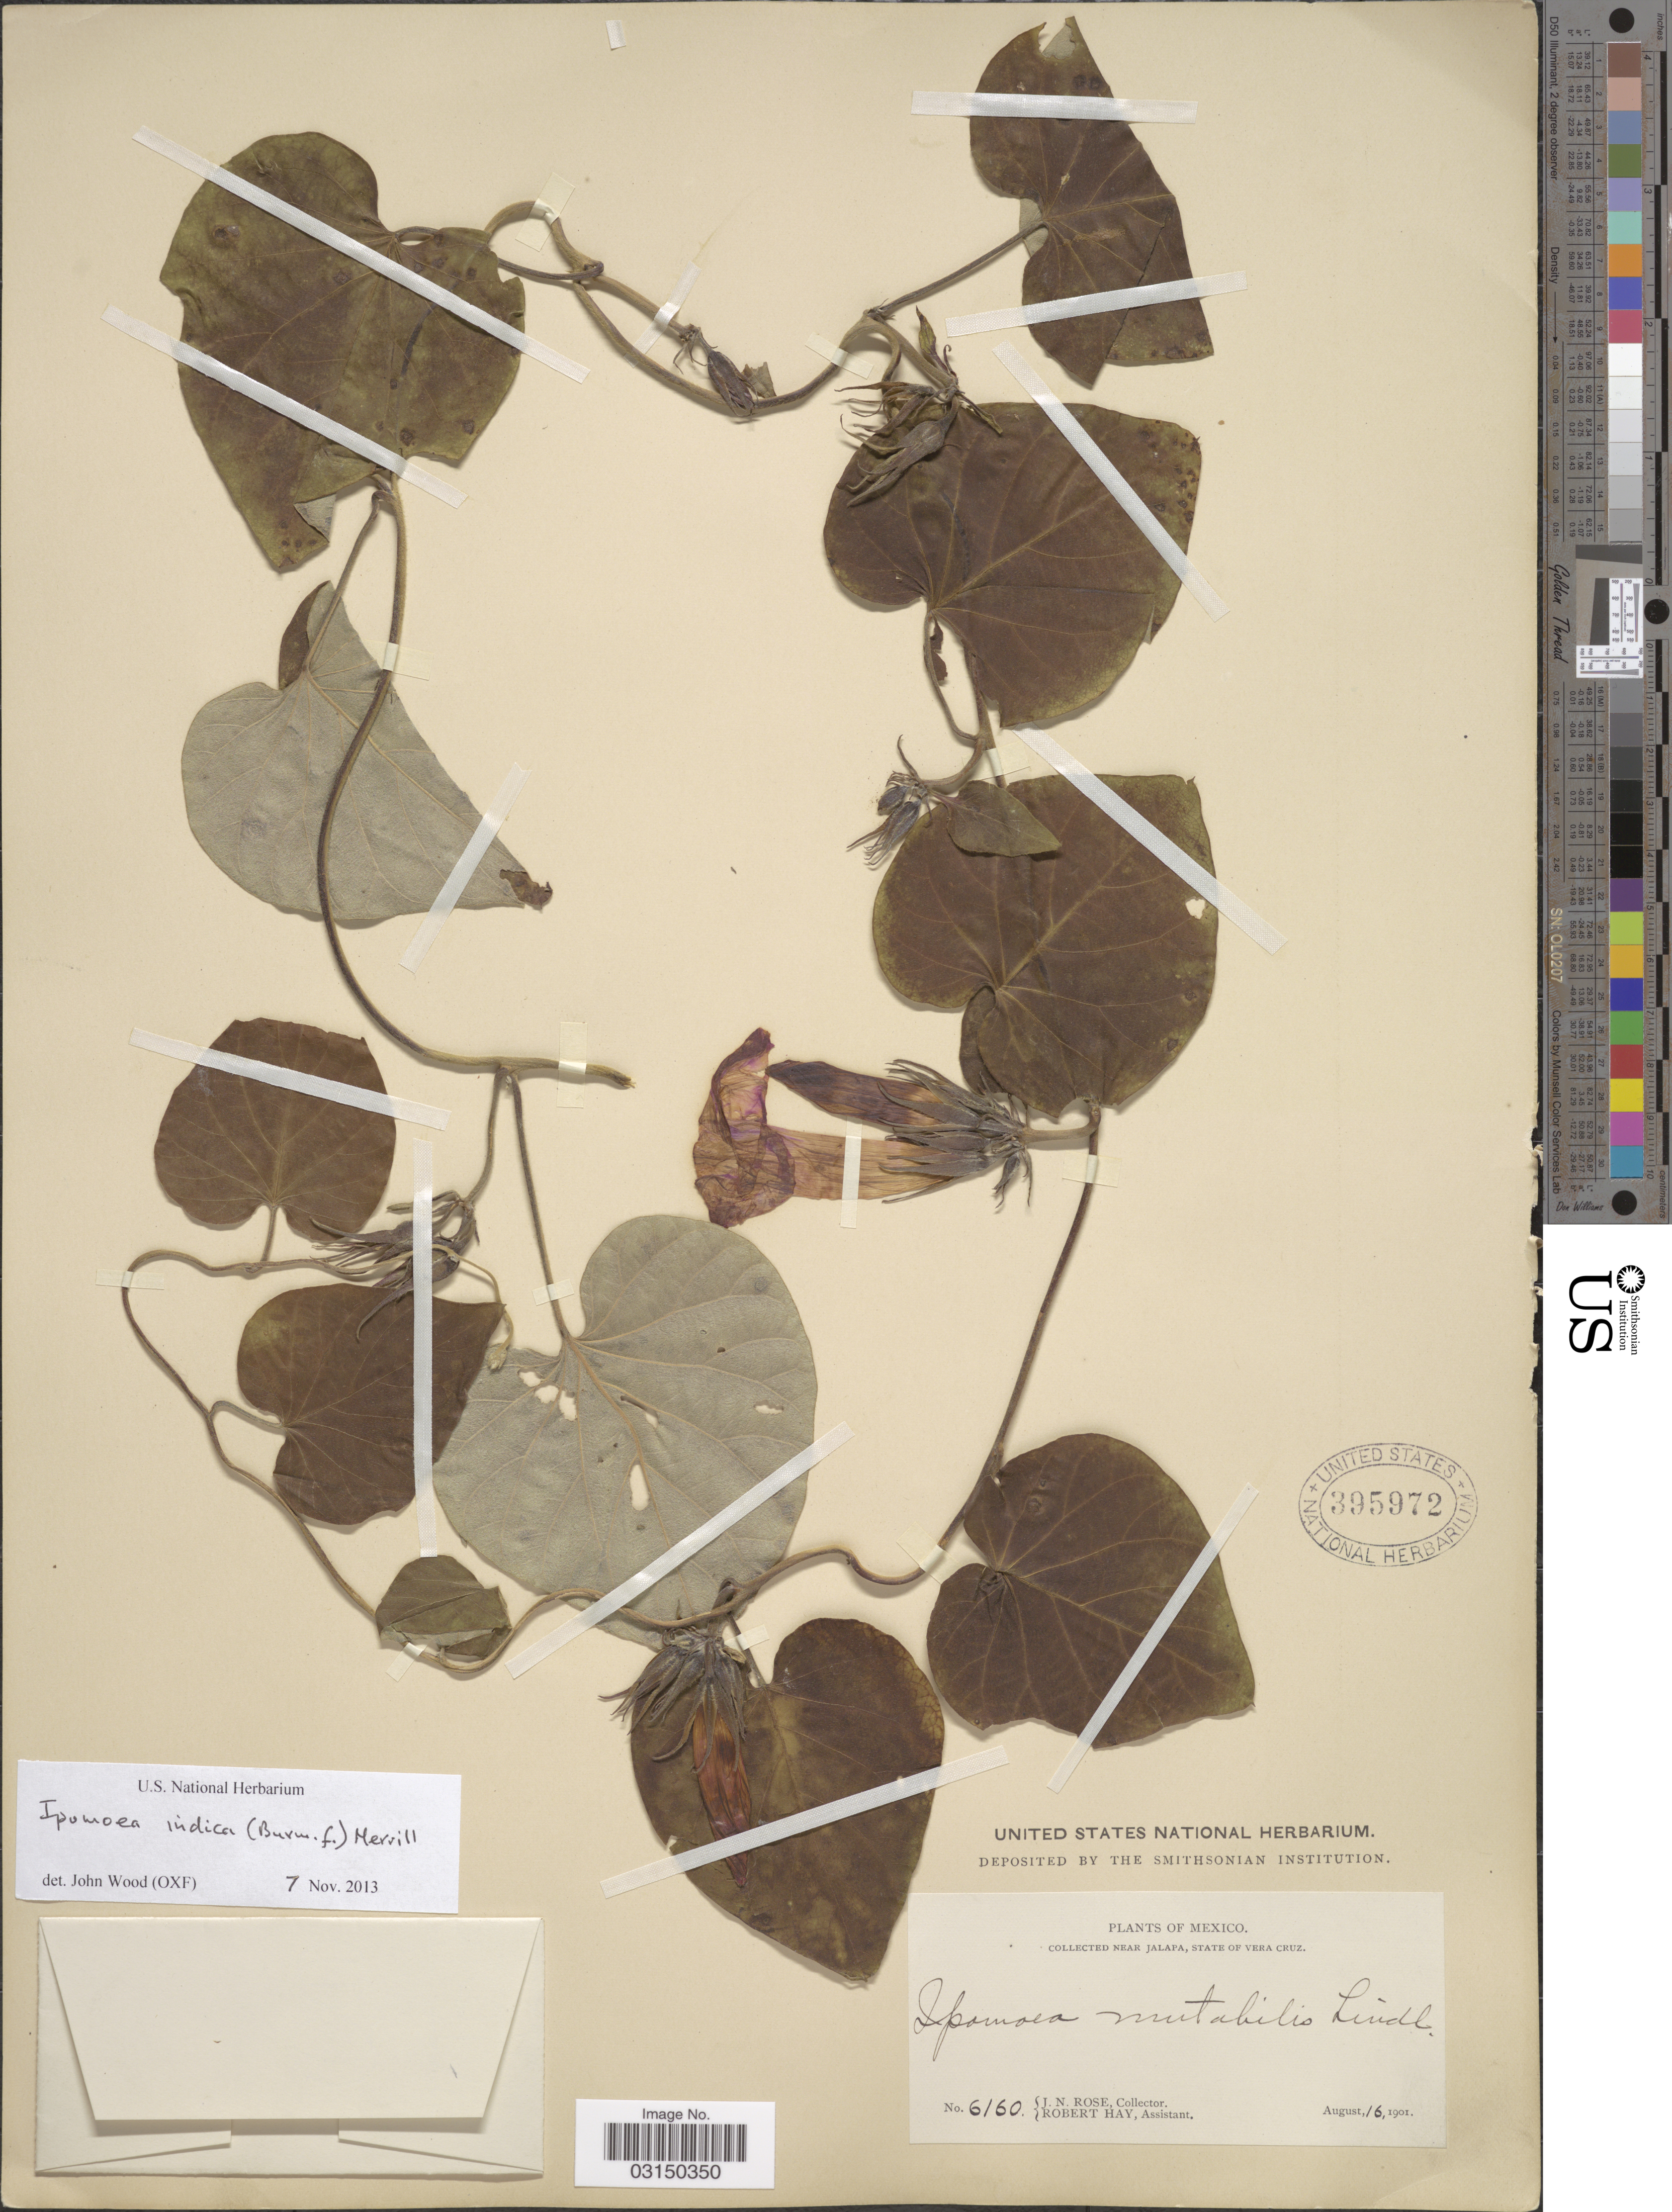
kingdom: Plantae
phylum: Tracheophyta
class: Magnoliopsida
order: Solanales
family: Convolvulaceae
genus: Ipomoea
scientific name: Ipomoea indica (Burm.) Merr. var. indica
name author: (Burm.) Merr.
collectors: J. N. Rose & R. Hay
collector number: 6160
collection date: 1901-08-16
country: Mexico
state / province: Veracruz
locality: Collected near Jalapa, State of Vera Cruz.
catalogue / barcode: US 395972